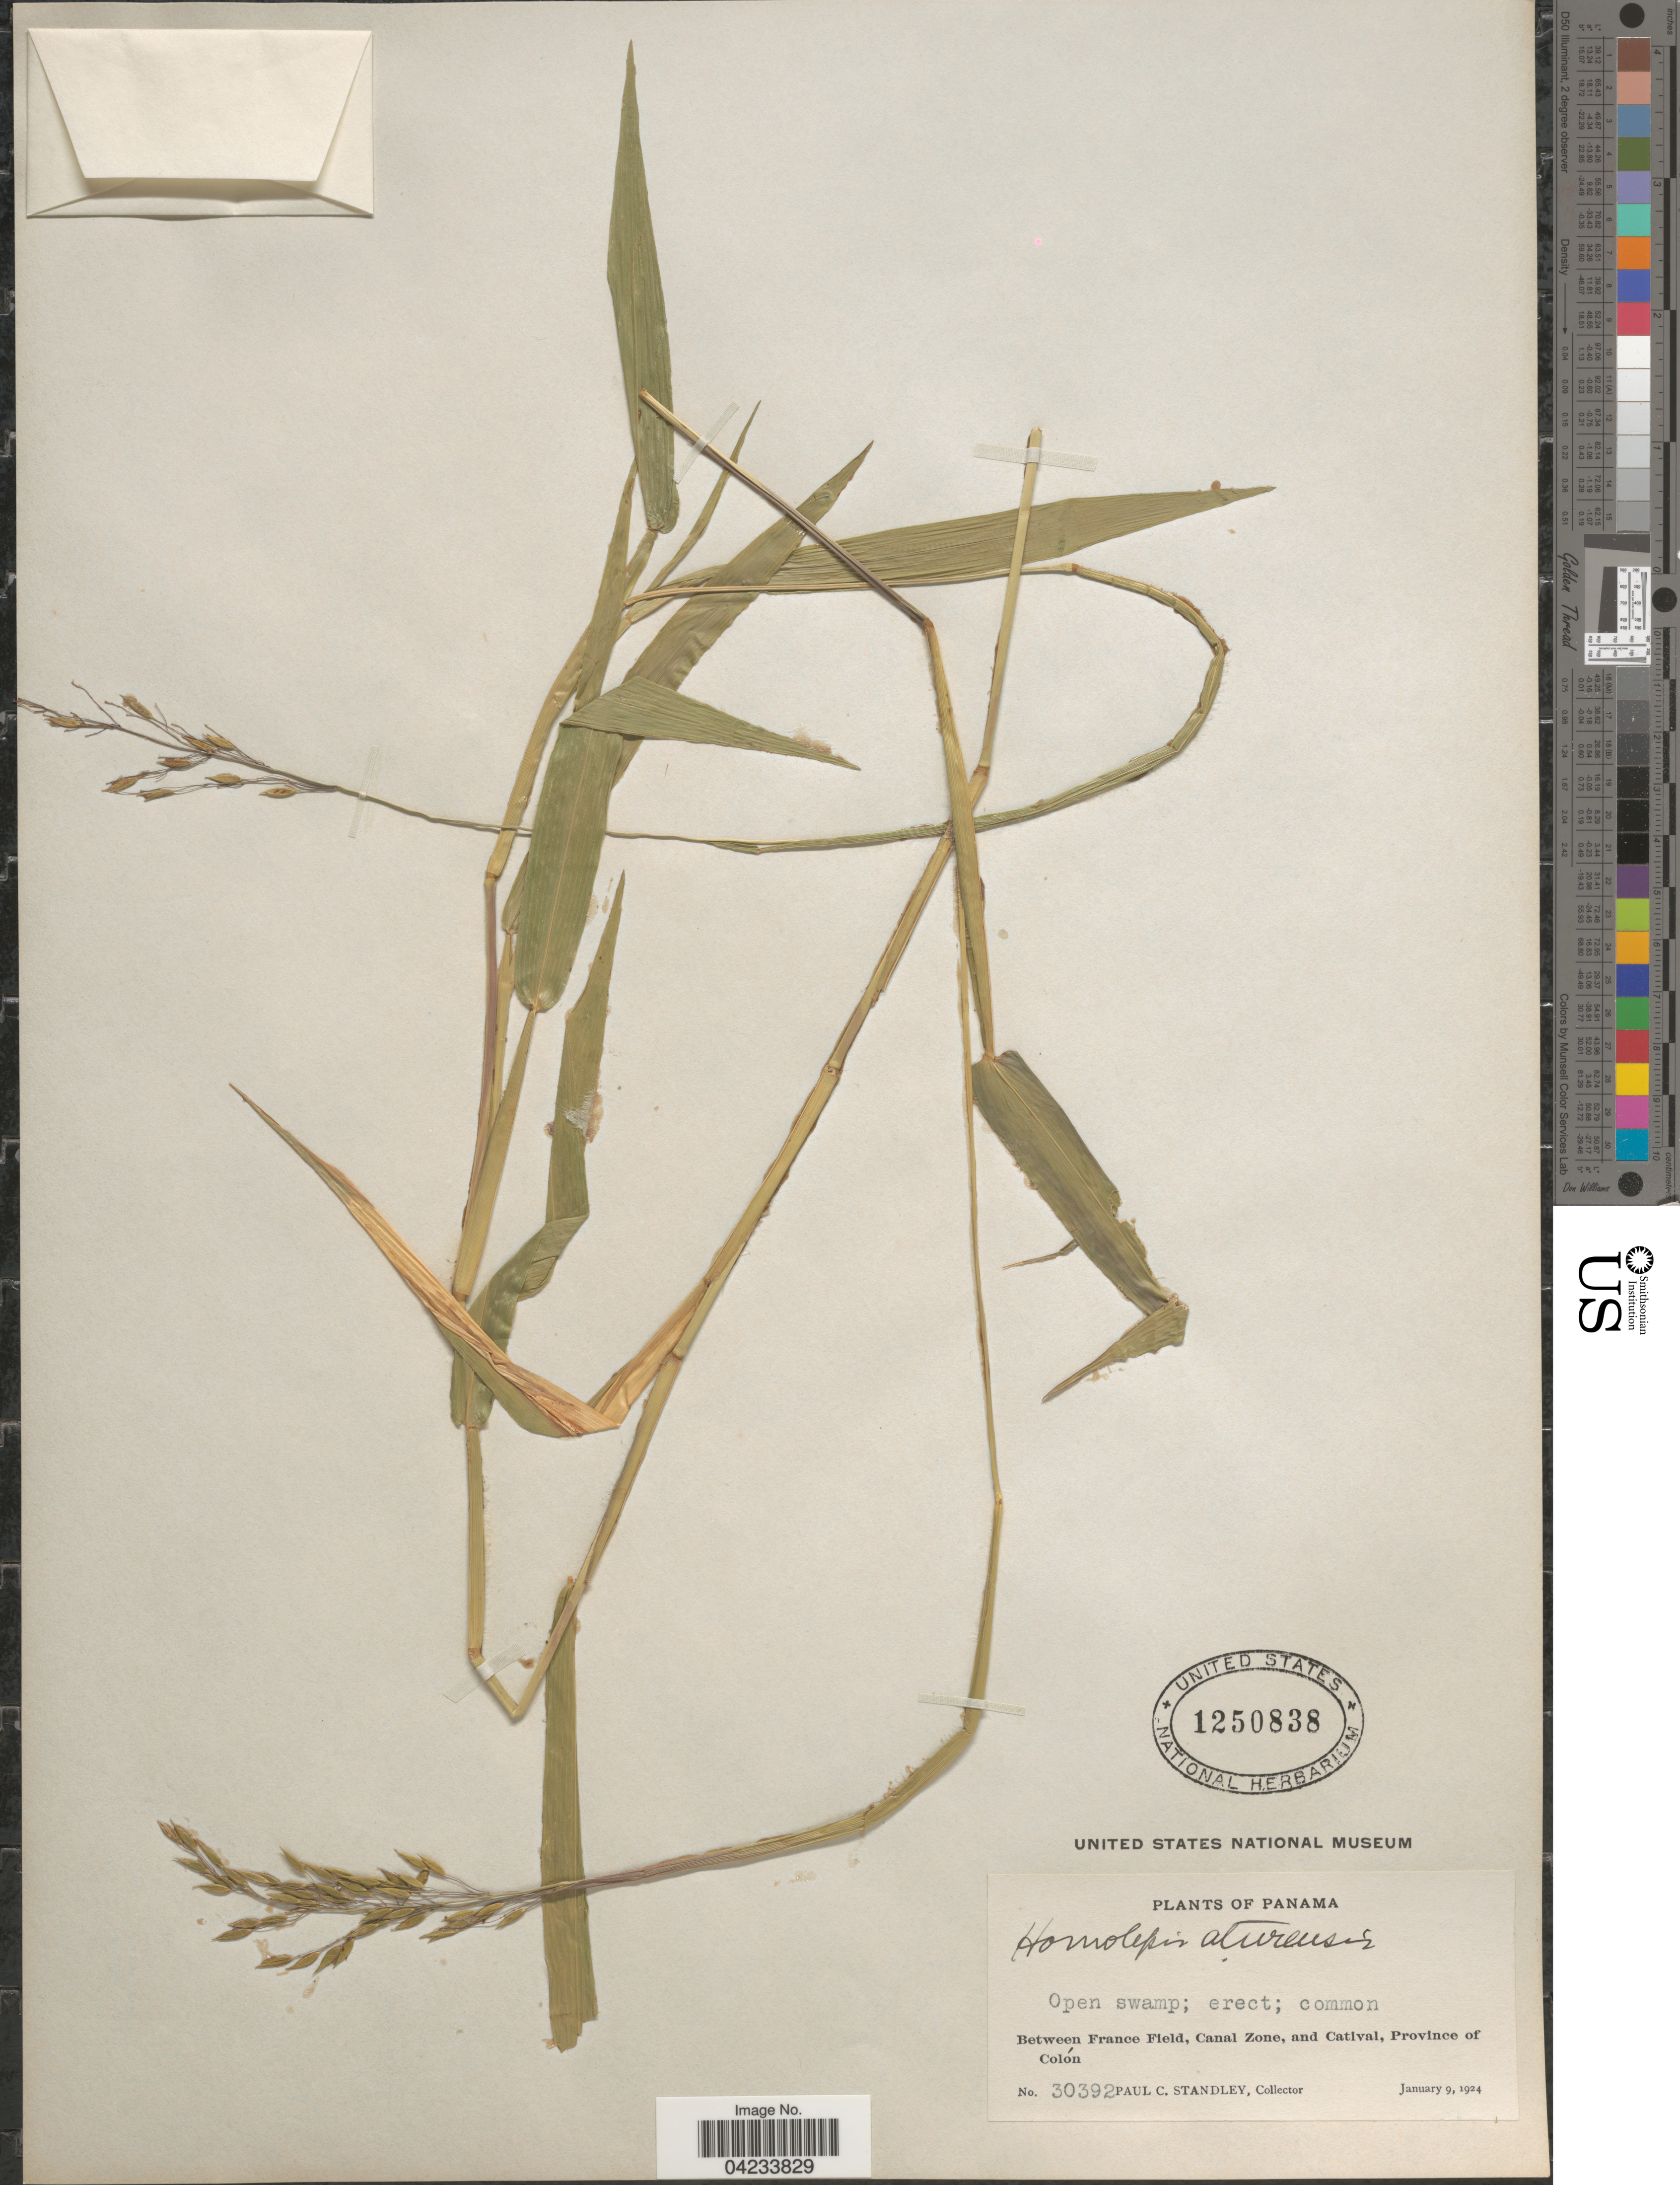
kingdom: Plantae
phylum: Tracheophyta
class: Liliopsida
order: Poales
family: Poaceae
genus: Homolepis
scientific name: Homolepis aturensis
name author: (Kunth) Chase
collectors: P. C. Standley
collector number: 30392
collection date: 1924-01-09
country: Panama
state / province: Colón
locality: Between France Field, Canal Zone, and Catival, Province of Colón.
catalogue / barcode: US 1250838